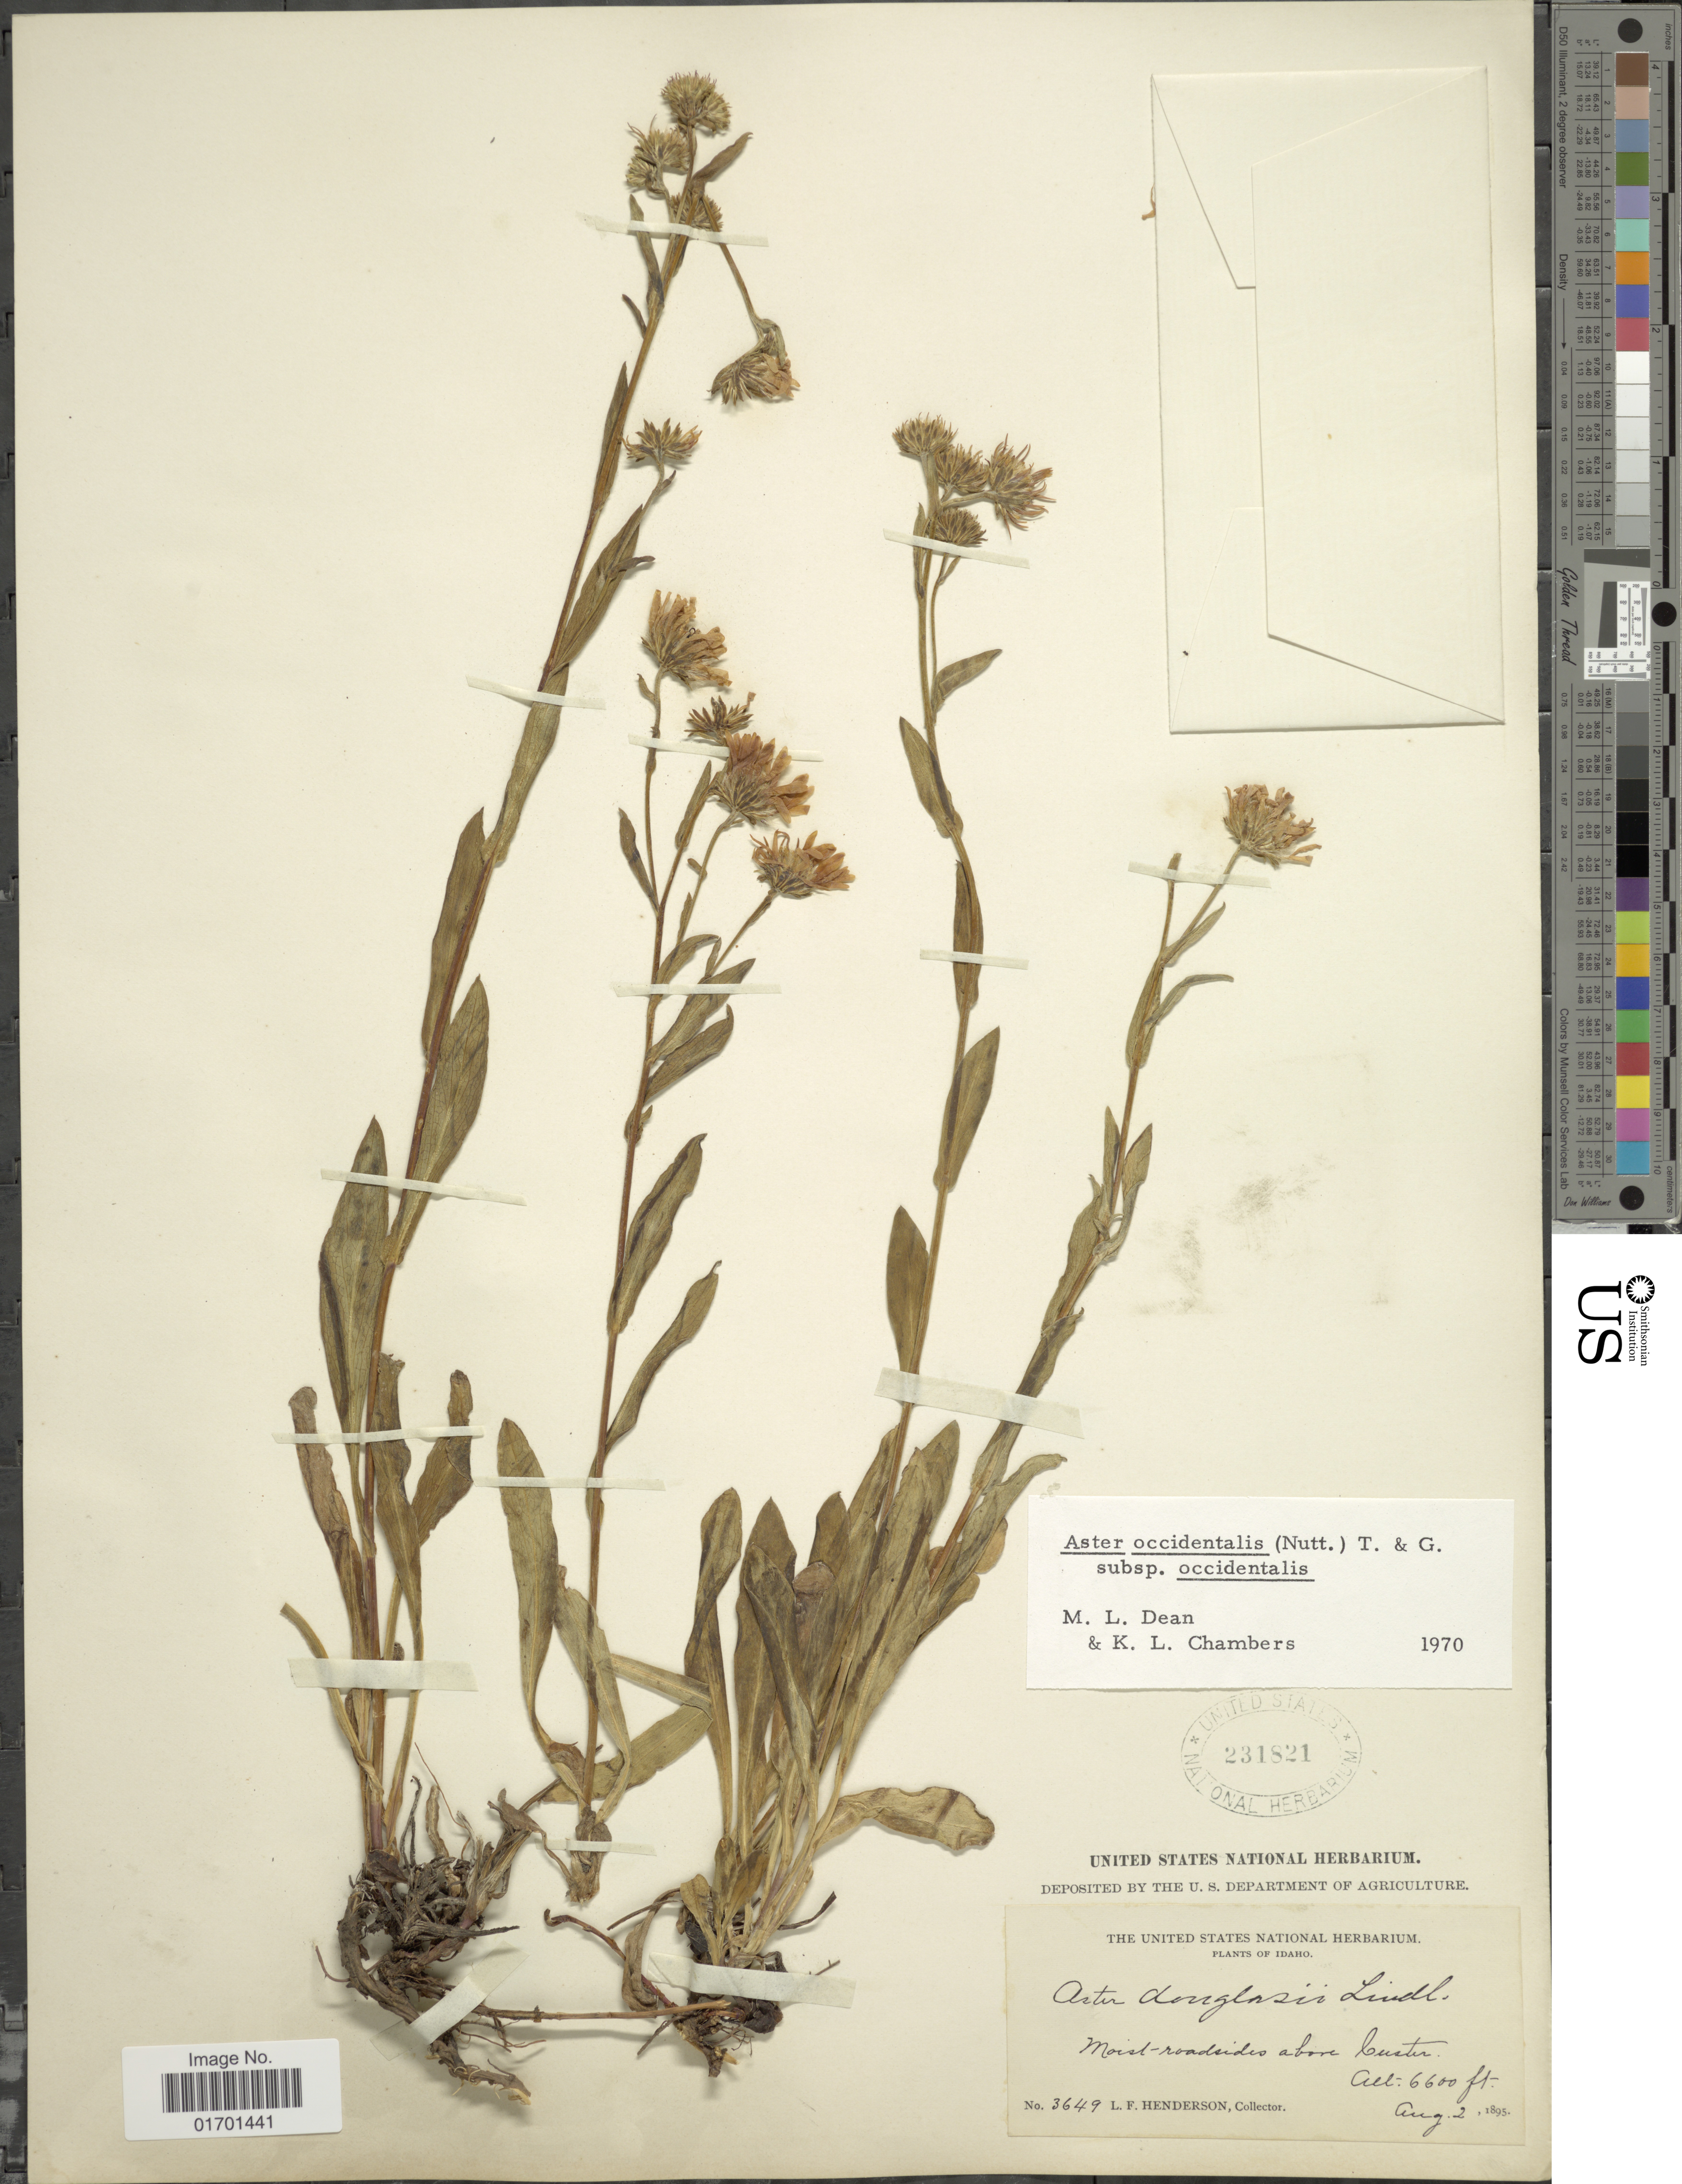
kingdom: Plantae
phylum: Tracheophyta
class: Magnoliopsida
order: Asterales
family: Asteraceae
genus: Symphyotrichum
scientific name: Symphyotrichum spathulatum var. spathulatum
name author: (Lindl.) G.L. Nesom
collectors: L. Henderson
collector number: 3649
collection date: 1895-08-02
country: United States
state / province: Idaho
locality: Moist-roadsides above Custer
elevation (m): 2012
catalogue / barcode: US 231821